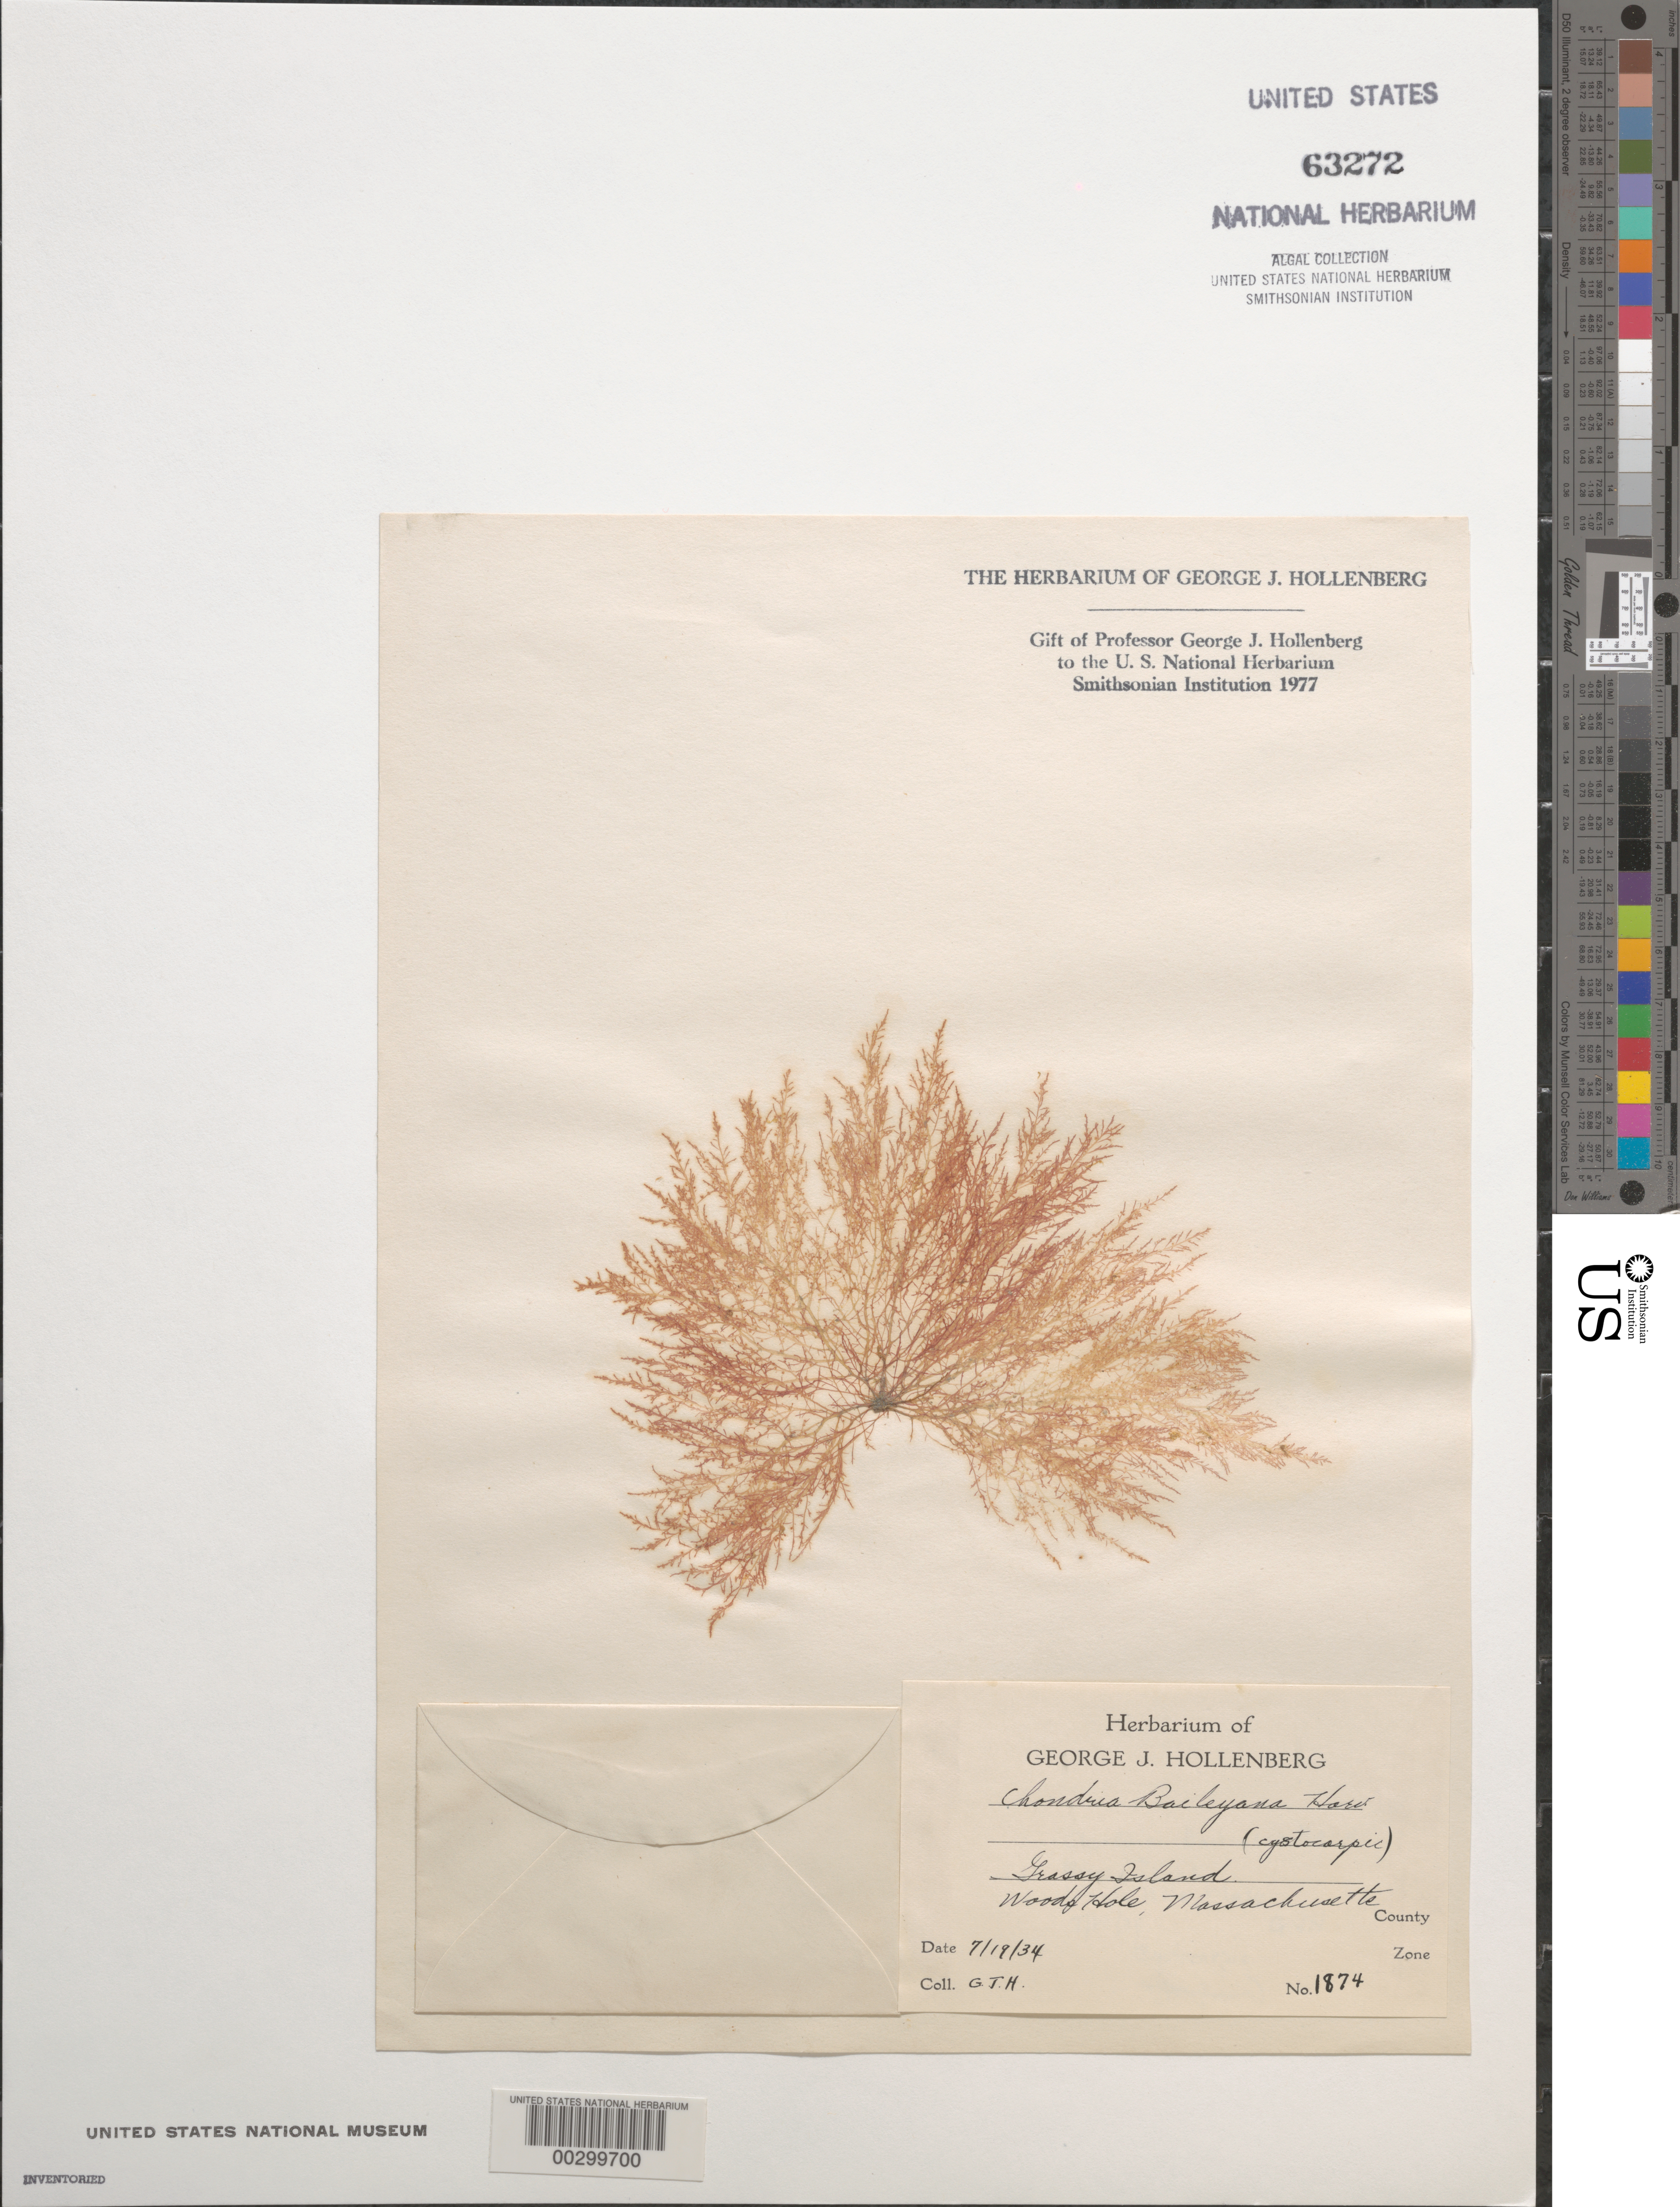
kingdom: Plantae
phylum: Rhodophyta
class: Florideophyceae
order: Ceramiales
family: Rhodomelaceae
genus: Chondria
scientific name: Chondria baileyana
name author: (Mont.) Harv.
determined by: Hollenberg, George J.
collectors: G. Hollenberg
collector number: GJH 1874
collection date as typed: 19 Jul 1934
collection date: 1934-07-19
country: United States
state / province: Massachusetts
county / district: Barnstable County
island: Grassy Island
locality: Great Harbor, near Woods Hole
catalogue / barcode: US 63272